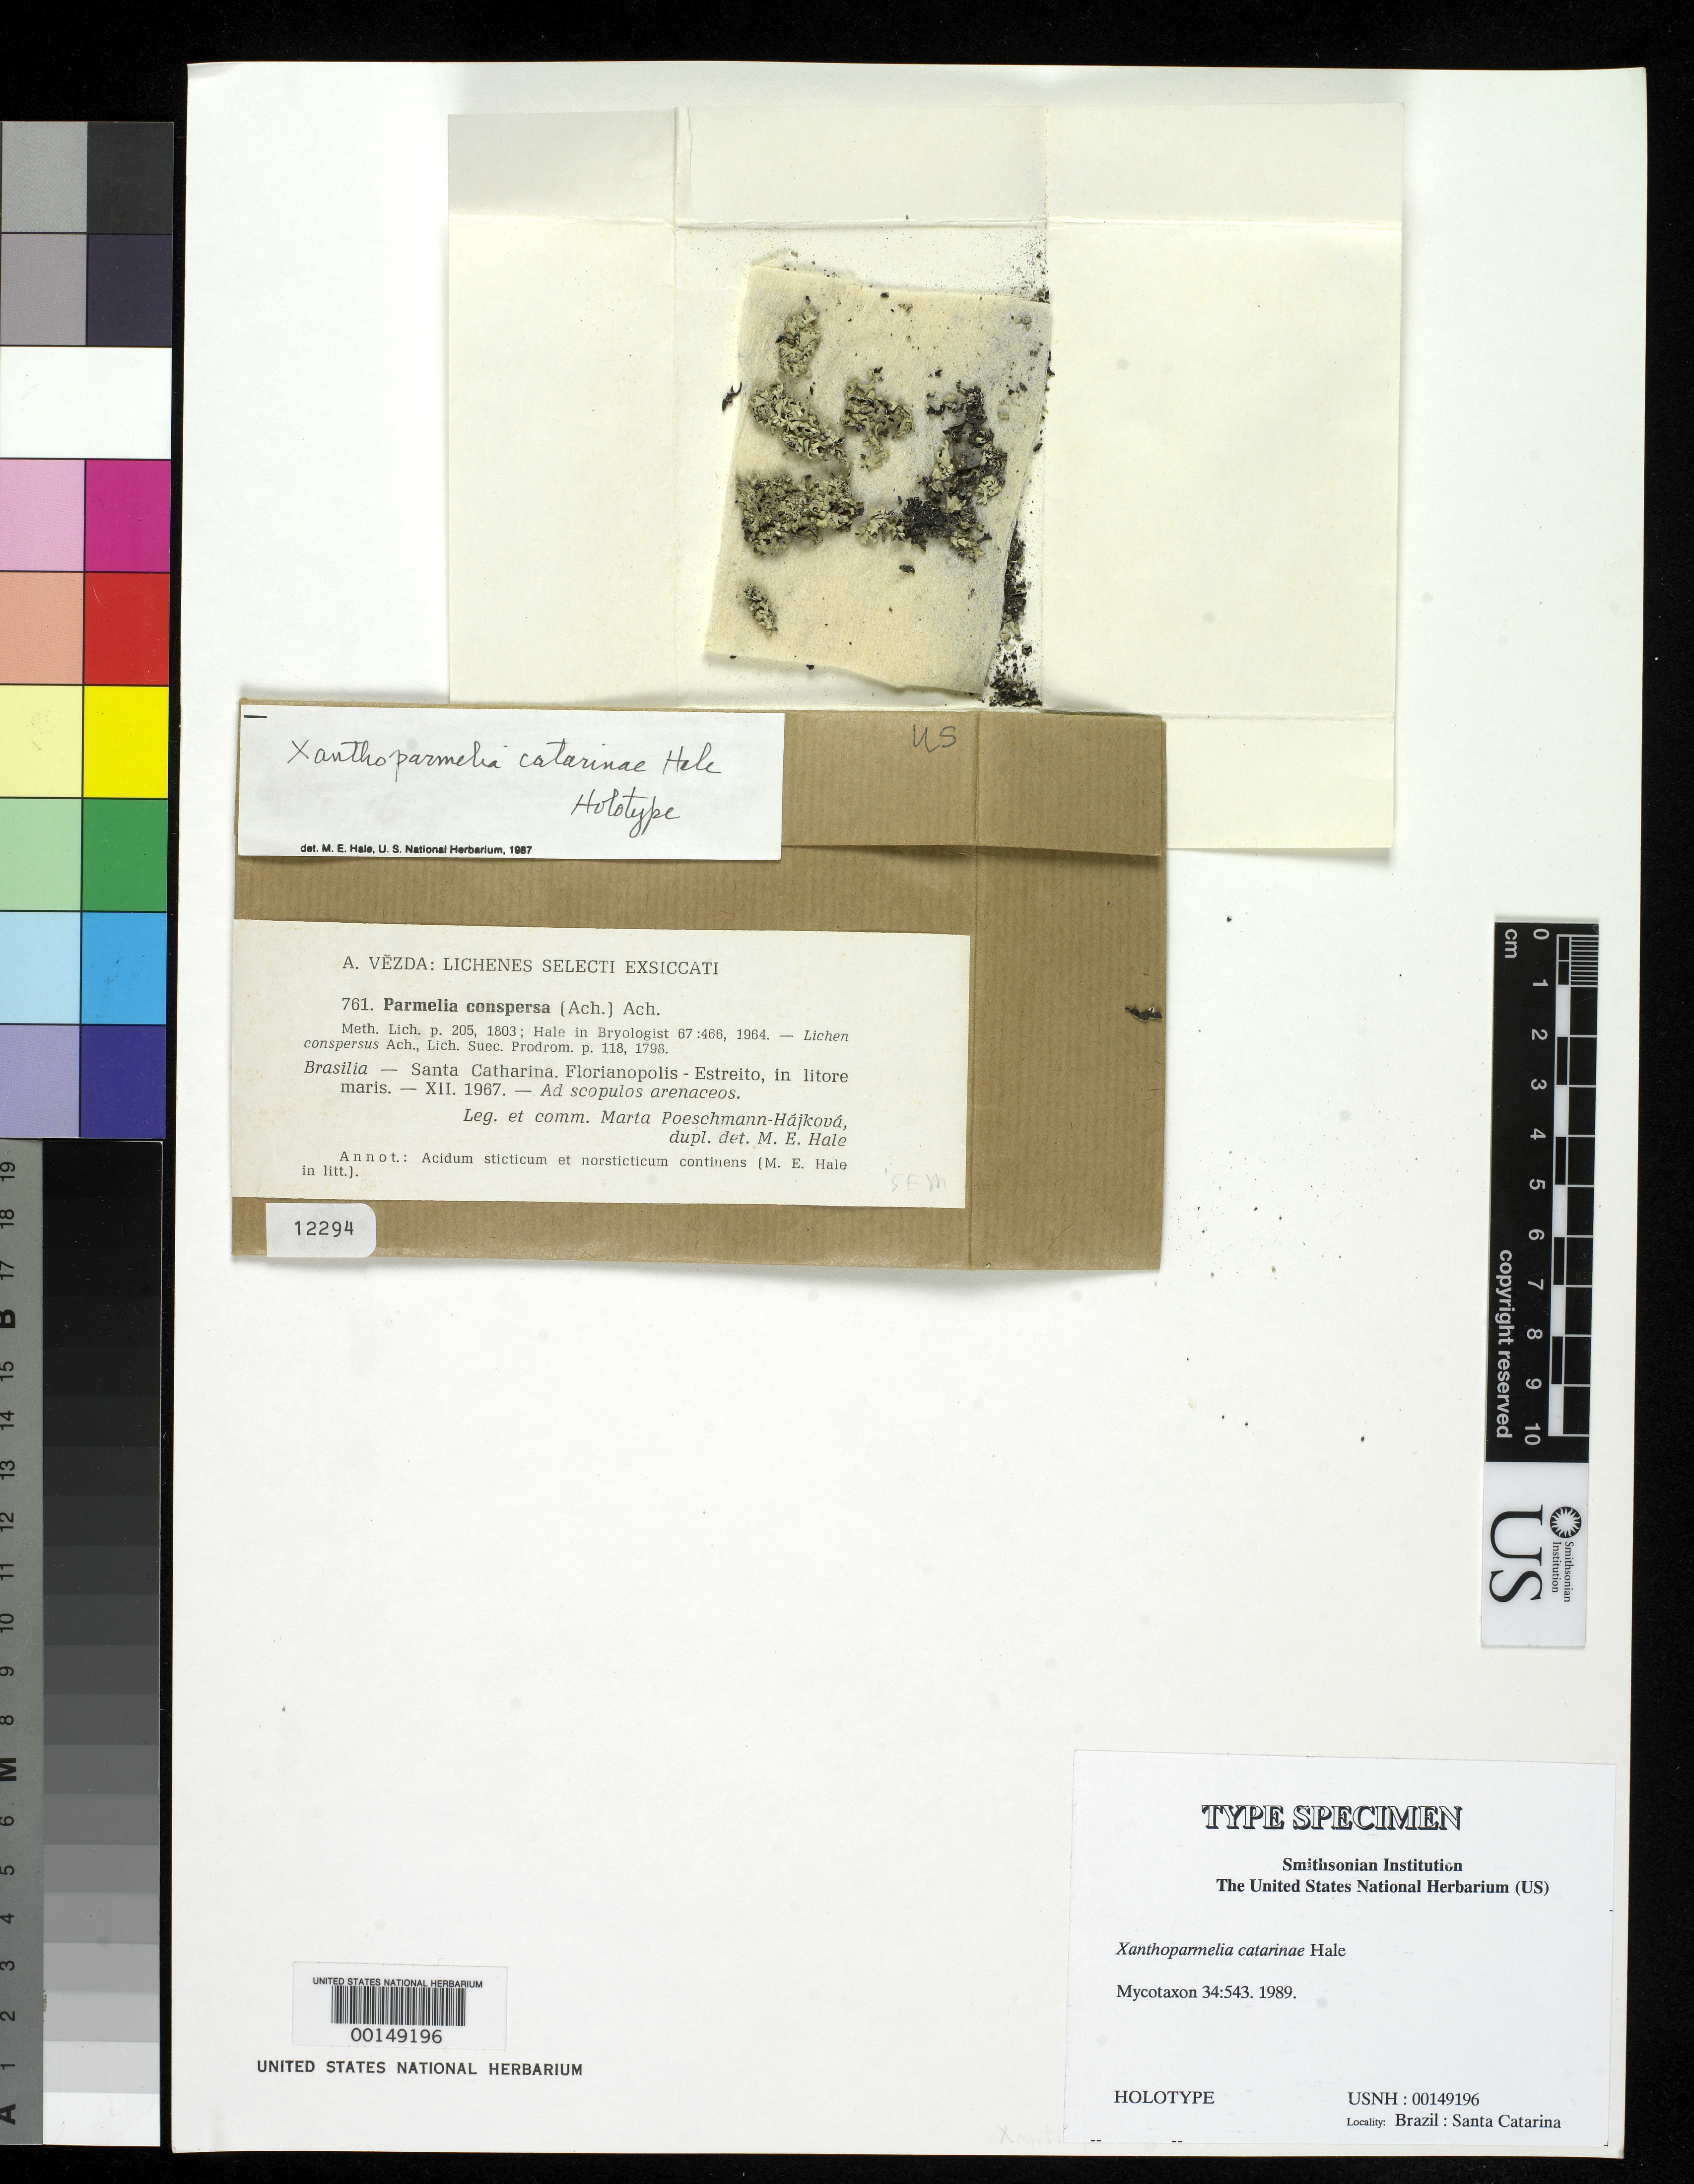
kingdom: Fungi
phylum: Ascomycota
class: Lecanoromycetes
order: Lecanorales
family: Parmeliaceae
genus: Xanthoparmelia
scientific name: Xanthoparmelia catarinae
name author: Hale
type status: Holotype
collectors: M. Poeschmann-Hajkova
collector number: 716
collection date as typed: Dec 1967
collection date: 1967-12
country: Brazil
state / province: Santa Catarina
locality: Florianopolis-Estreito.